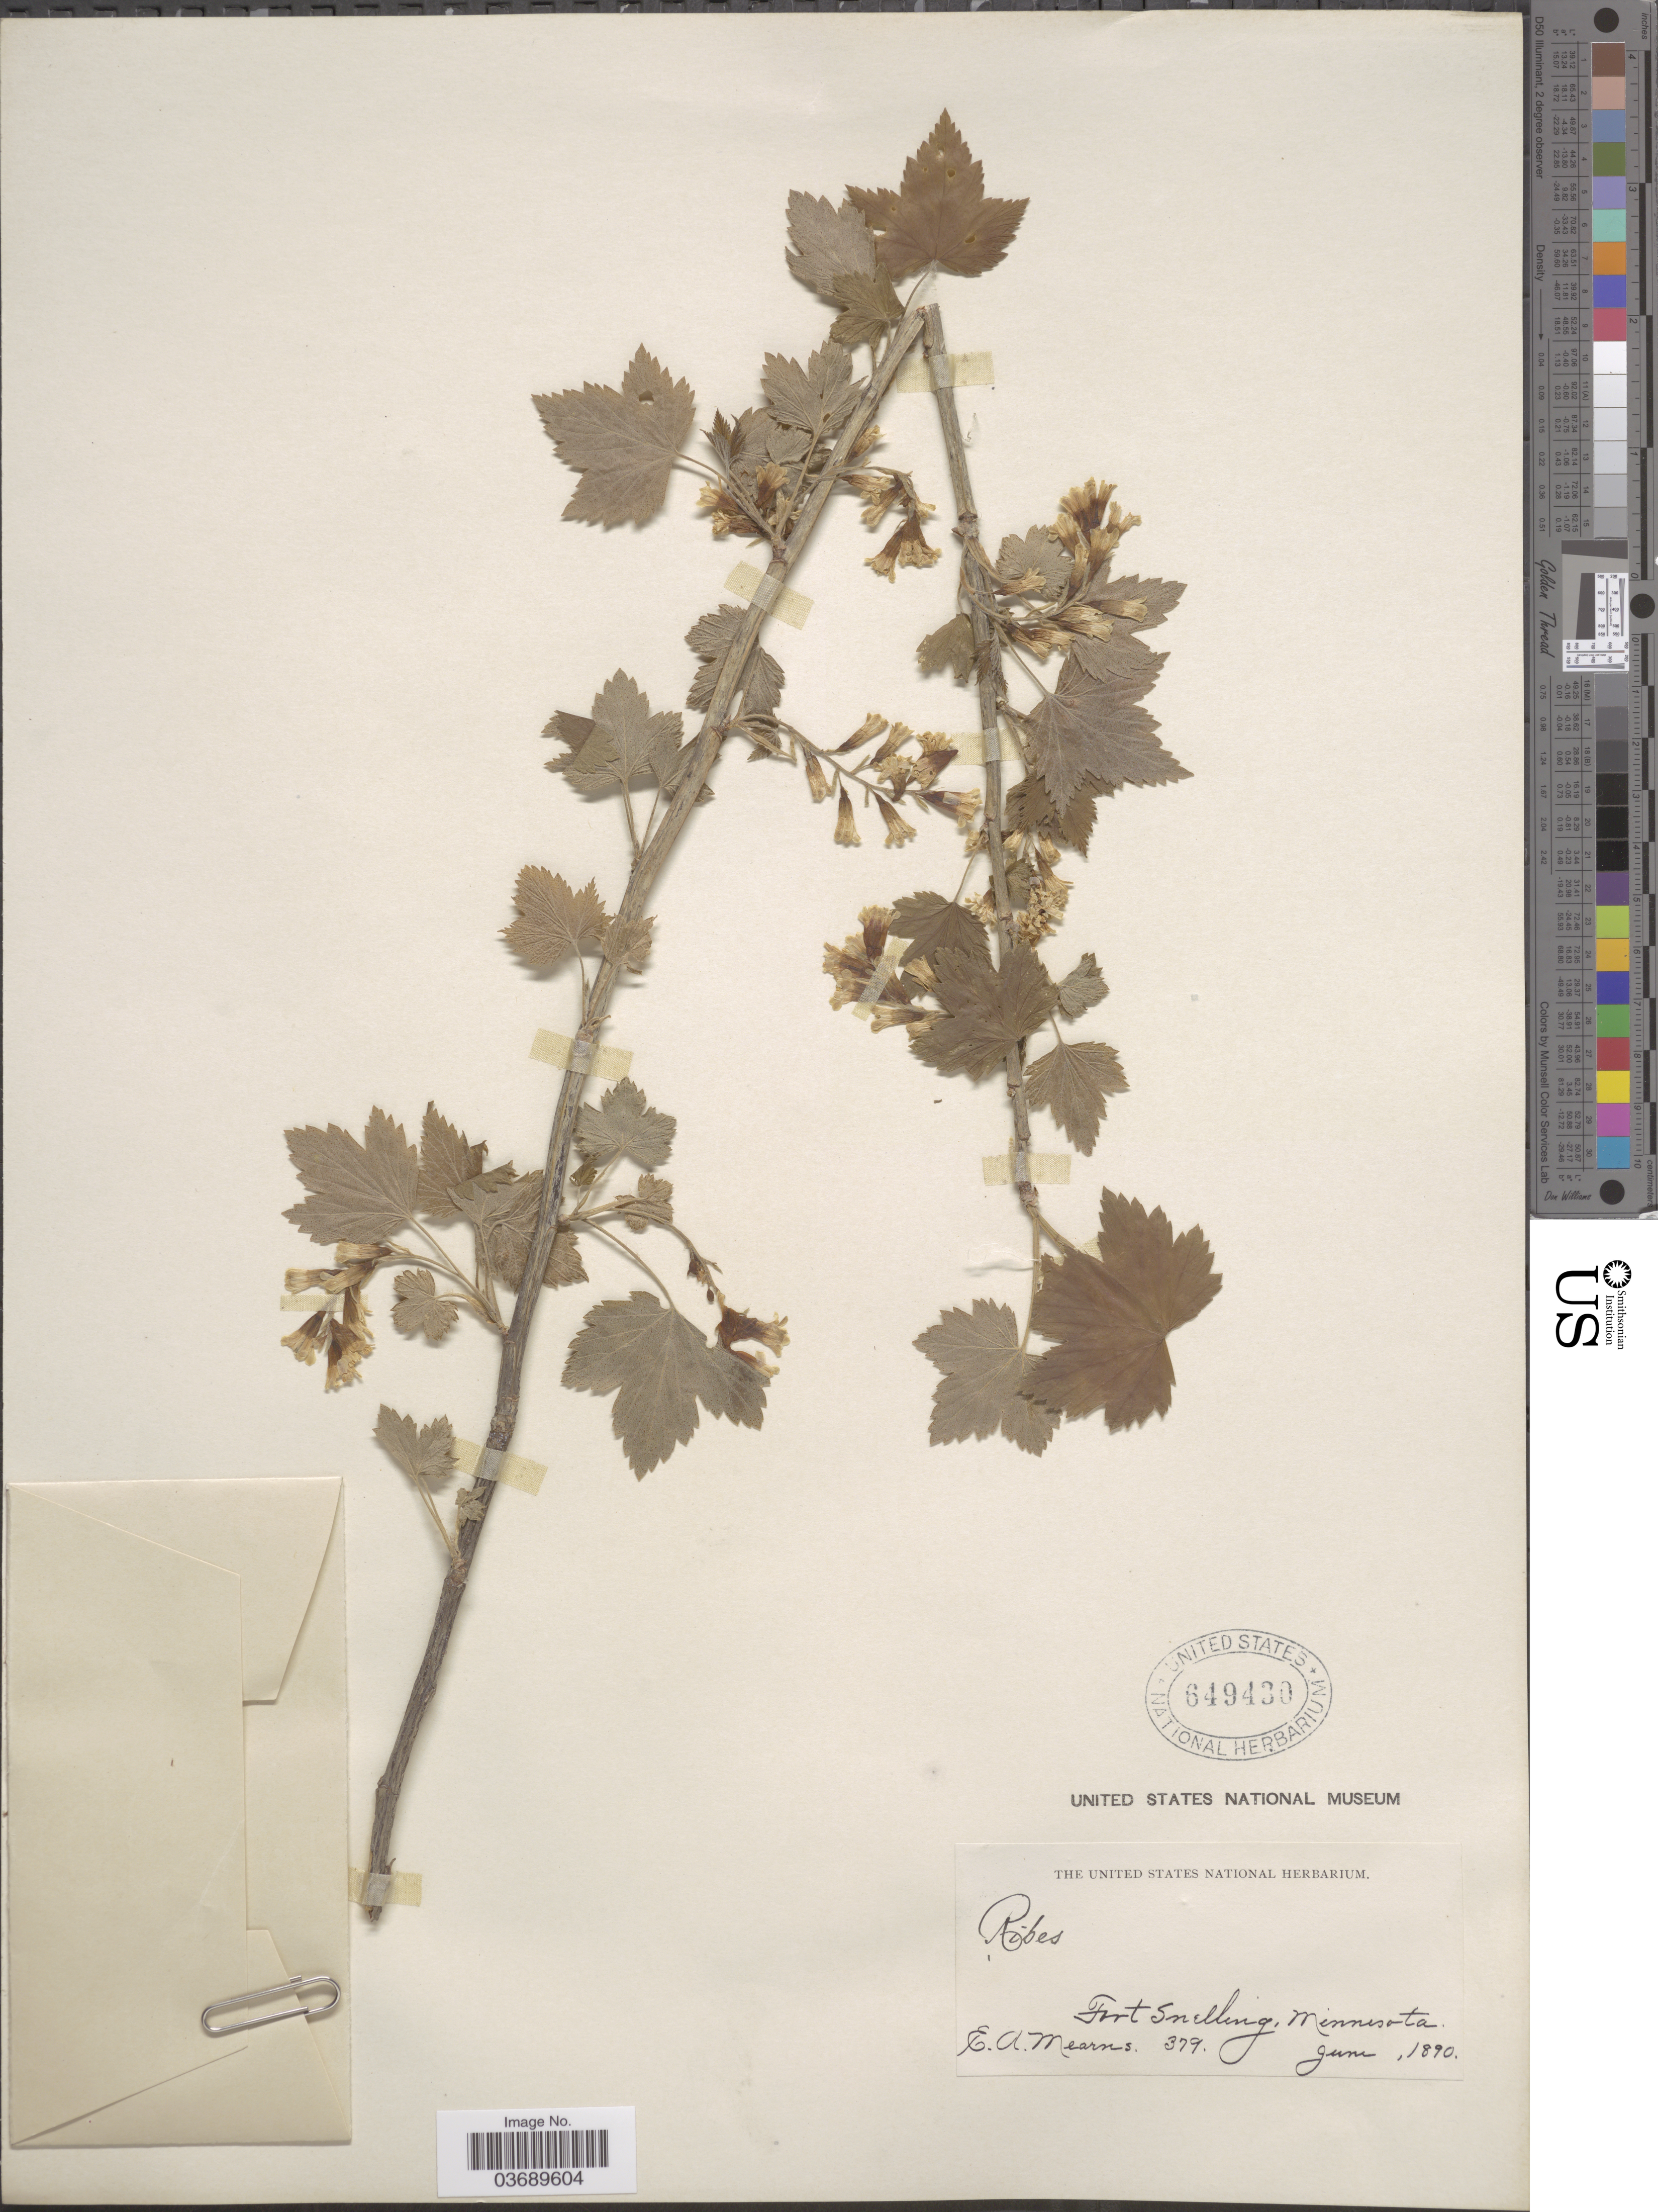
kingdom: Plantae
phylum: Tracheophyta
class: Magnoliopsida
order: Saxifragales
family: Grossulariaceae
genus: Ribes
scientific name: Ribes sp.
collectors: E. A. Mearns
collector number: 379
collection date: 1890-06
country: United States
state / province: Minnesota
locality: Fort Snelling.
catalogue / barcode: US 649430